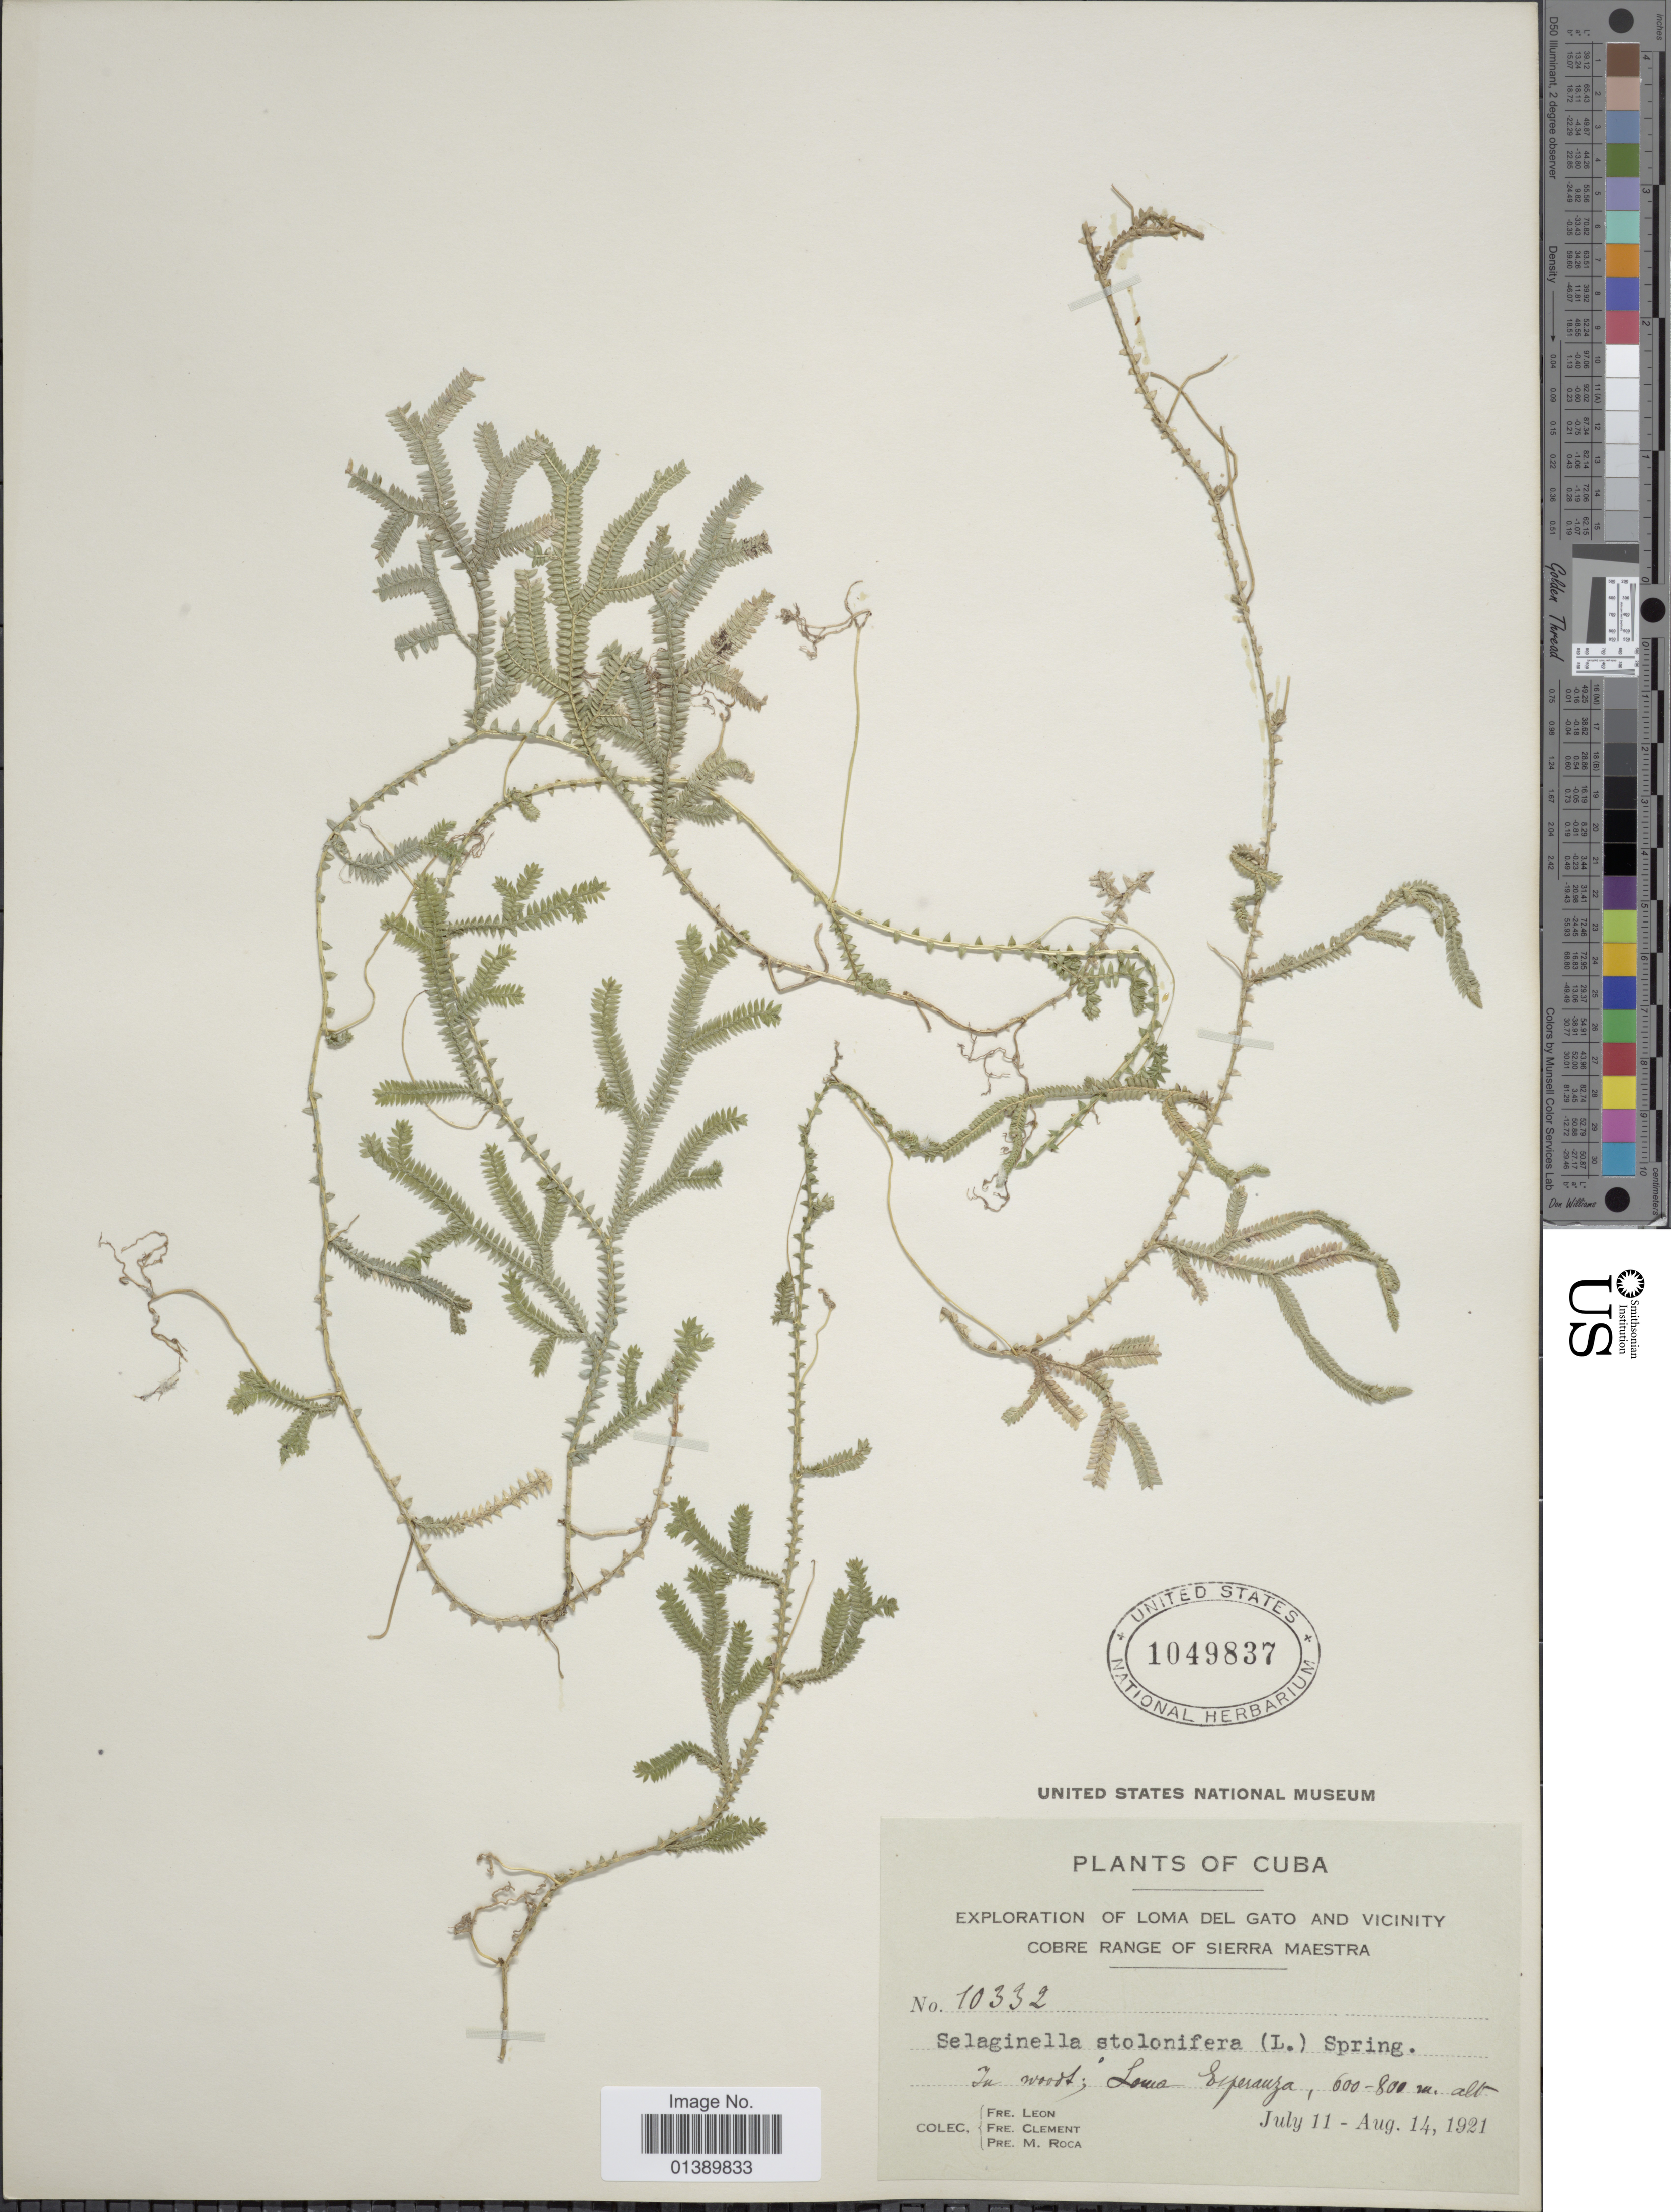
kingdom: Plantae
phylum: Tracheophyta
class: Lycopodiopsida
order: Selaginellales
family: Selaginellaceae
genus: Selaginella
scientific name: Selaginella plumosa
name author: (L.) C. Presl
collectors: Bro. León, B. Clement & M. Roca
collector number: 10332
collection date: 1921-07-11/1921-08-14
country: Cuba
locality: Loma del Gato and Vicinity Cobre Range of Sierra Maestra; Loma Esperanza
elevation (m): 600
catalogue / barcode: US 1049837